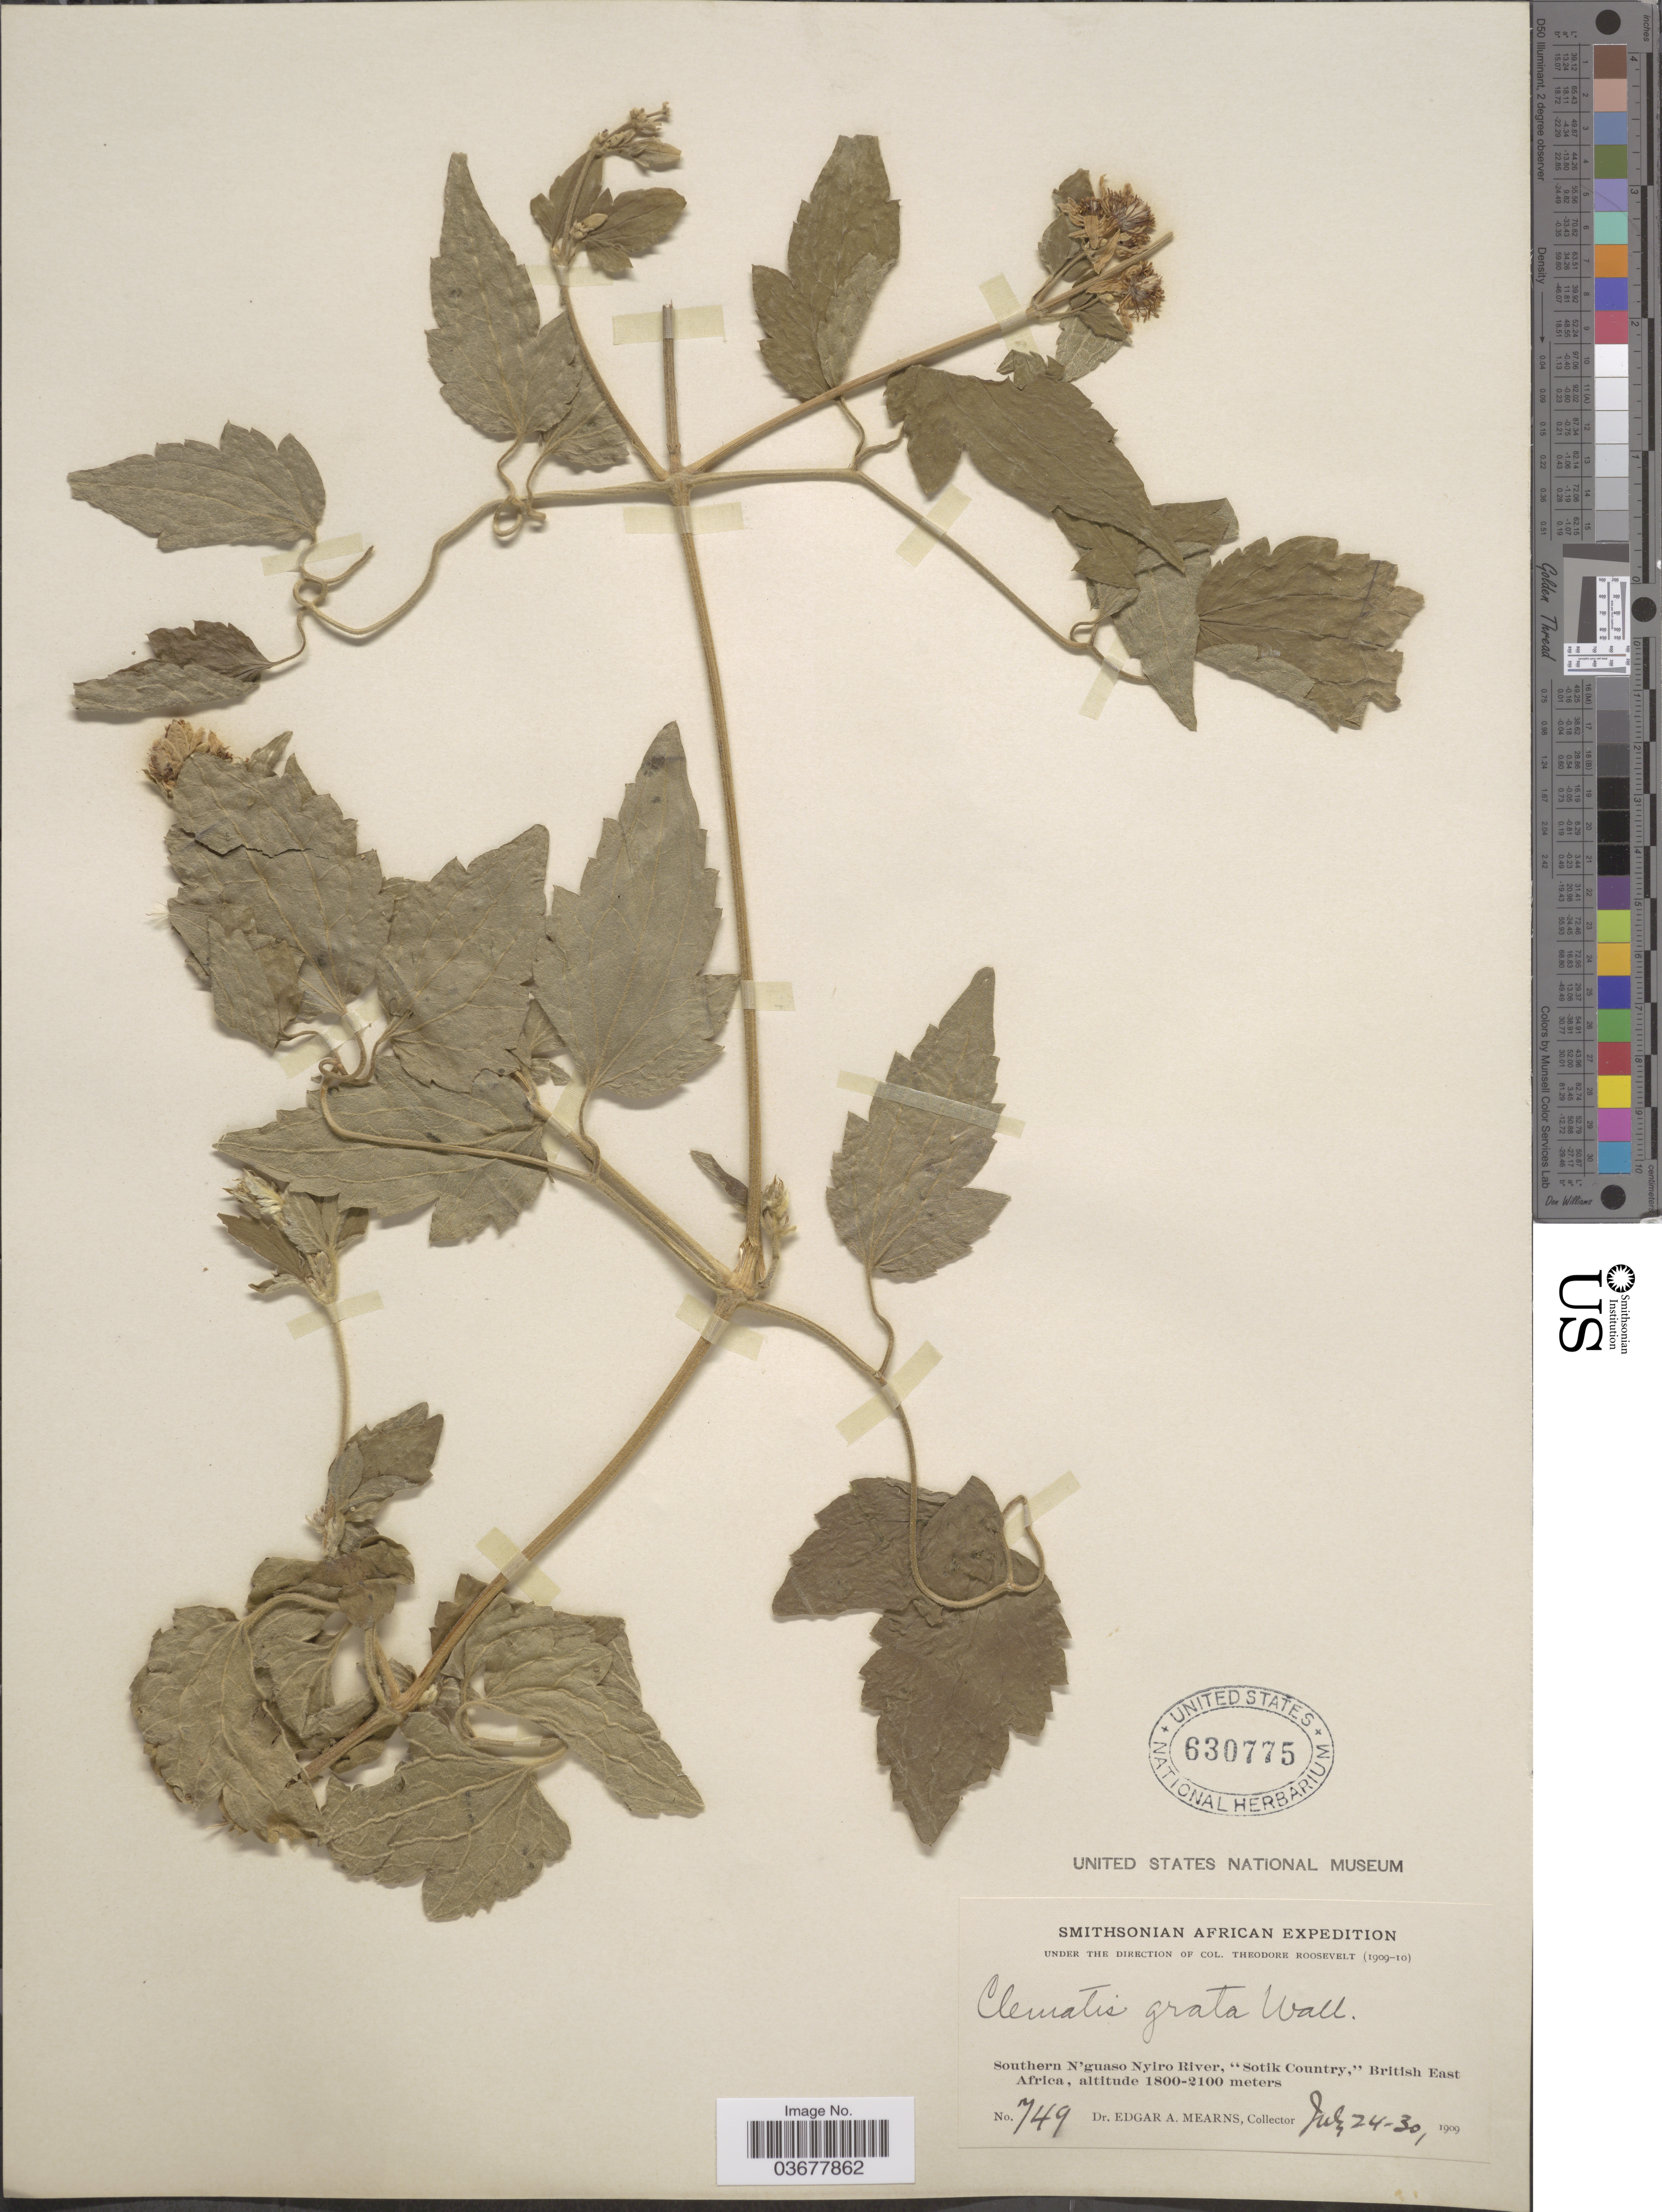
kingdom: Plantae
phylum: Tracheophyta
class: Magnoliopsida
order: Ranunculales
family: Ranunculaceae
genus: Clematis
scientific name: Clematis grata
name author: Wall.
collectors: E. A. Mearns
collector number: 749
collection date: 1909-07-24/1909-07-30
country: Kenya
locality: Southern N'guaso Nyiro River, "Sotik Country," British East Africa.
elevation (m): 1800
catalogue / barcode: US 630775